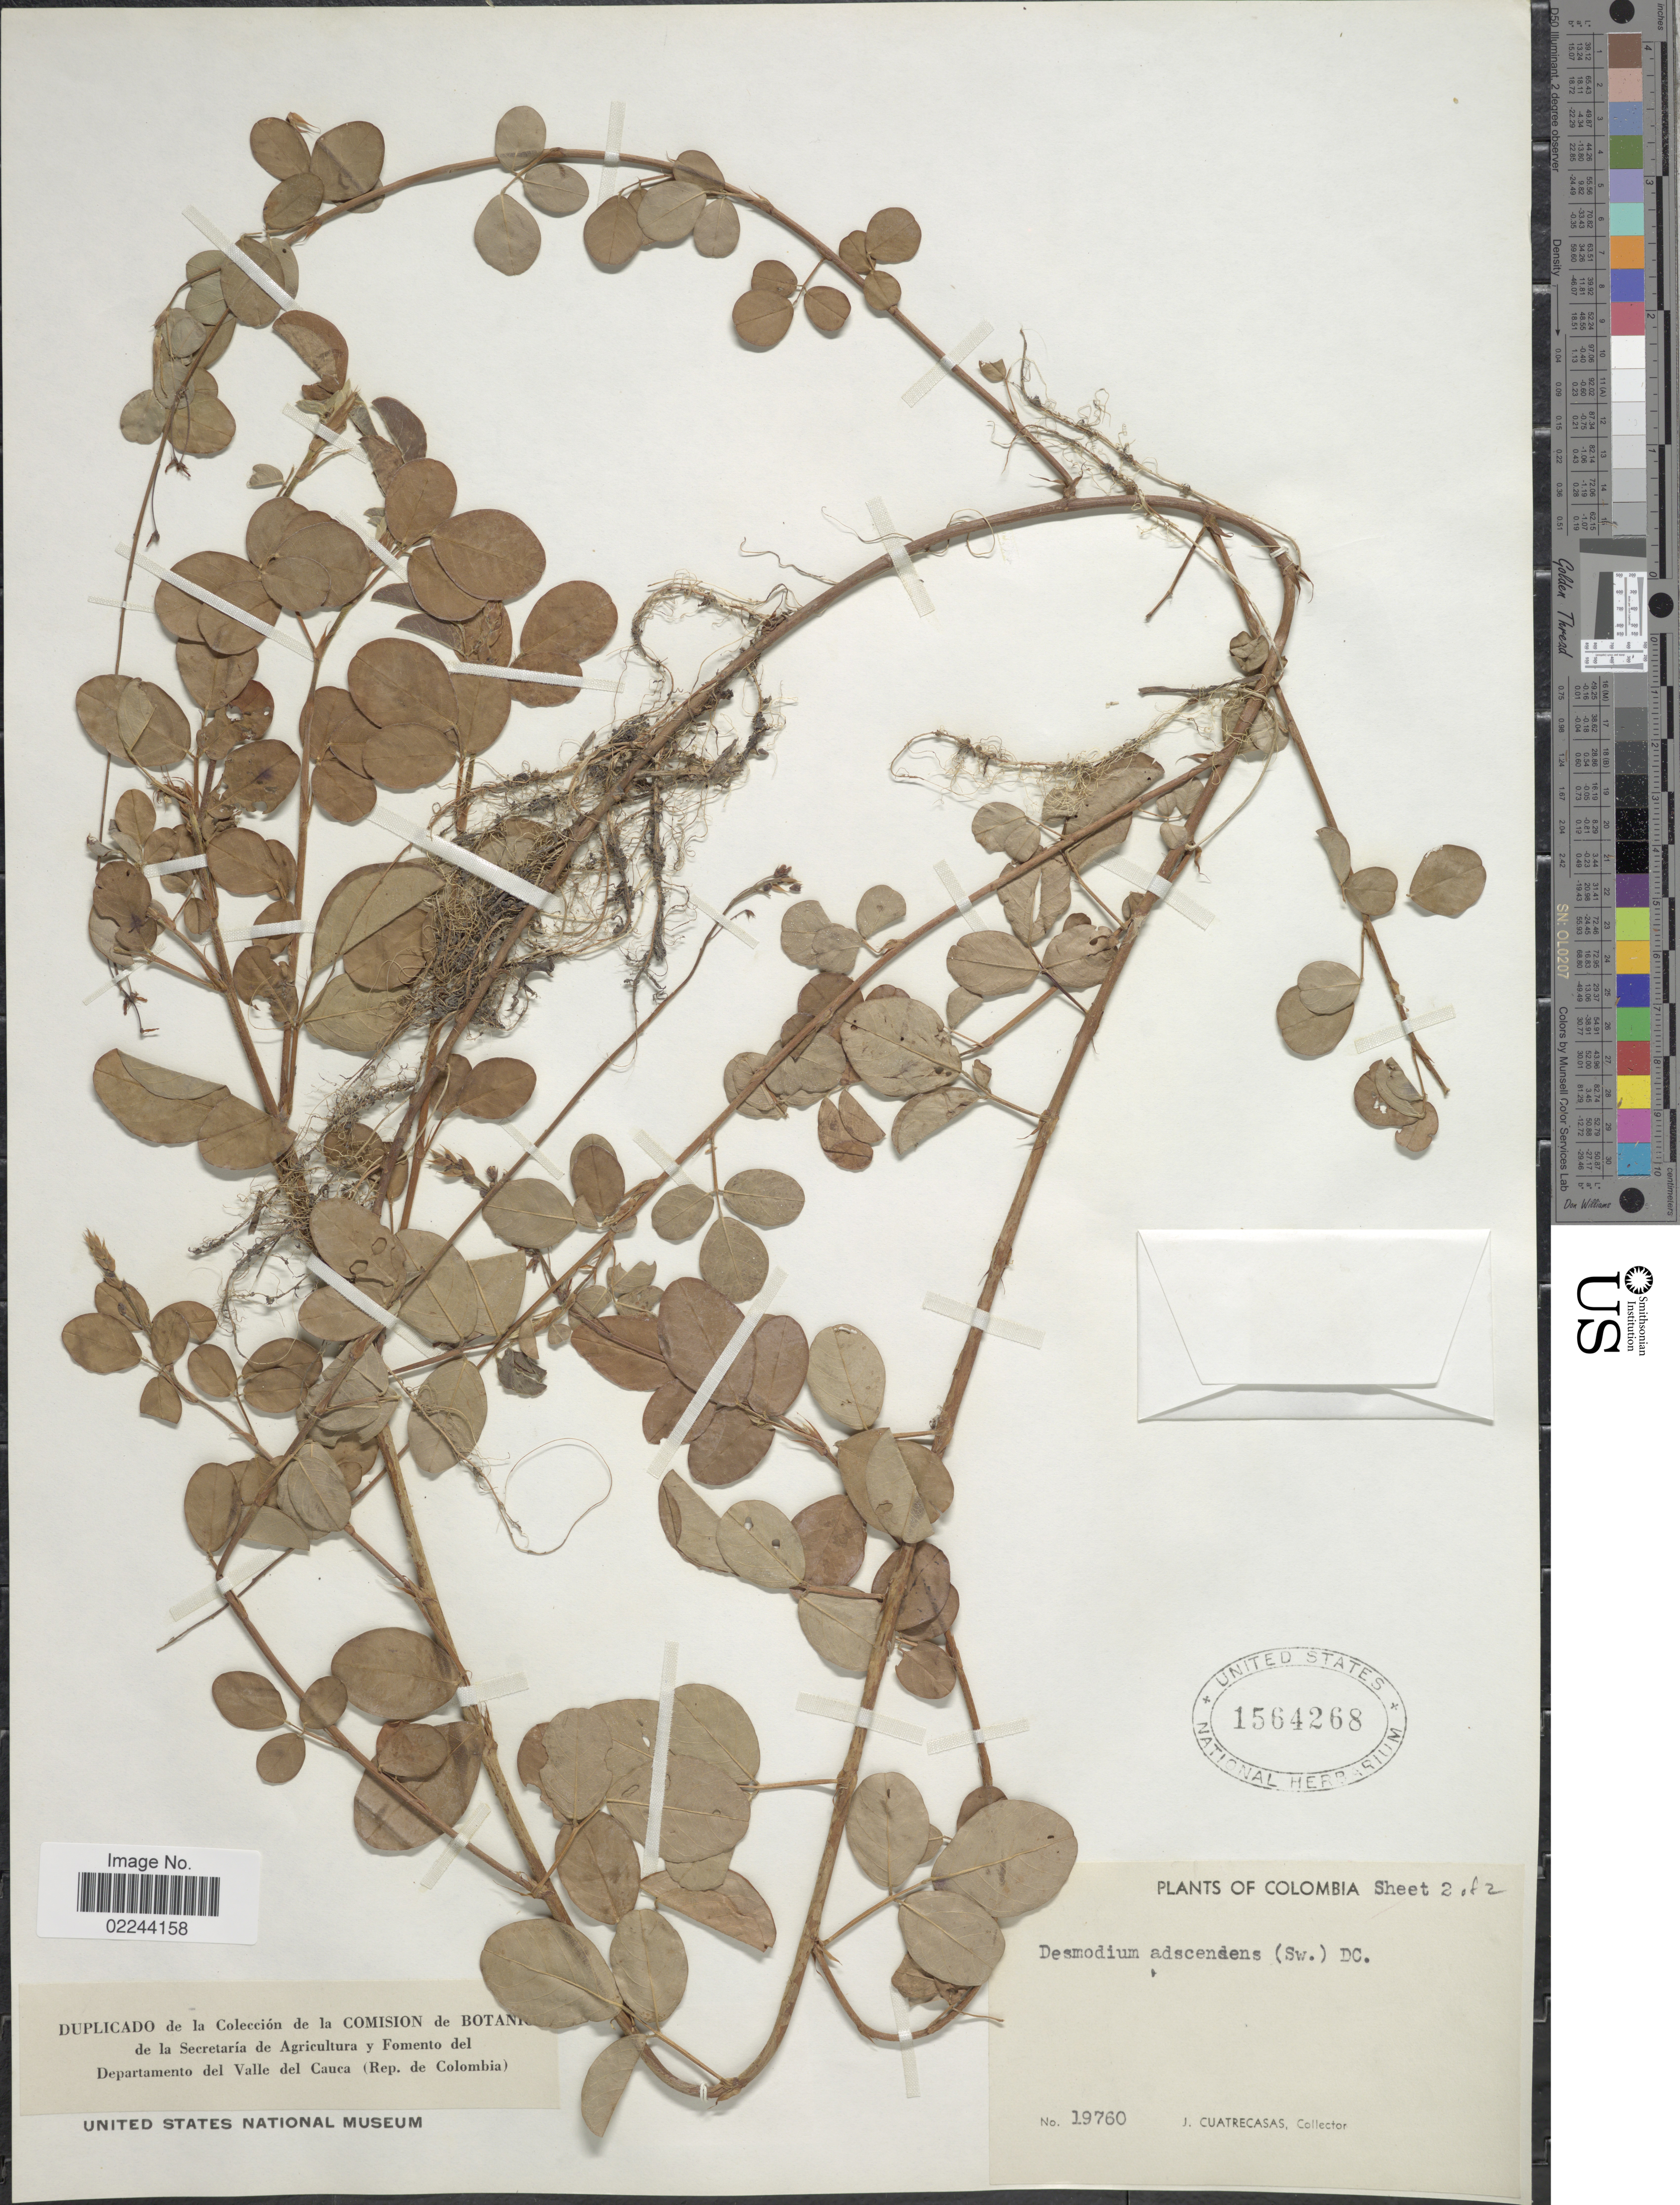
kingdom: Plantae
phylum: Tracheophyta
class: Magnoliopsida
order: Fabales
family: Fabaceae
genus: Grona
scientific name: Grona adscendens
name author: (Sw.) H. Ohashi & K. Ohashi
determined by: Strong, Mark T., (BOT), Smithsonian Institution - National Museum of Natural History (UNITED STATES)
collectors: J. Cuatrecasas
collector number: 19760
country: Colombia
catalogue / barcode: US 1564268